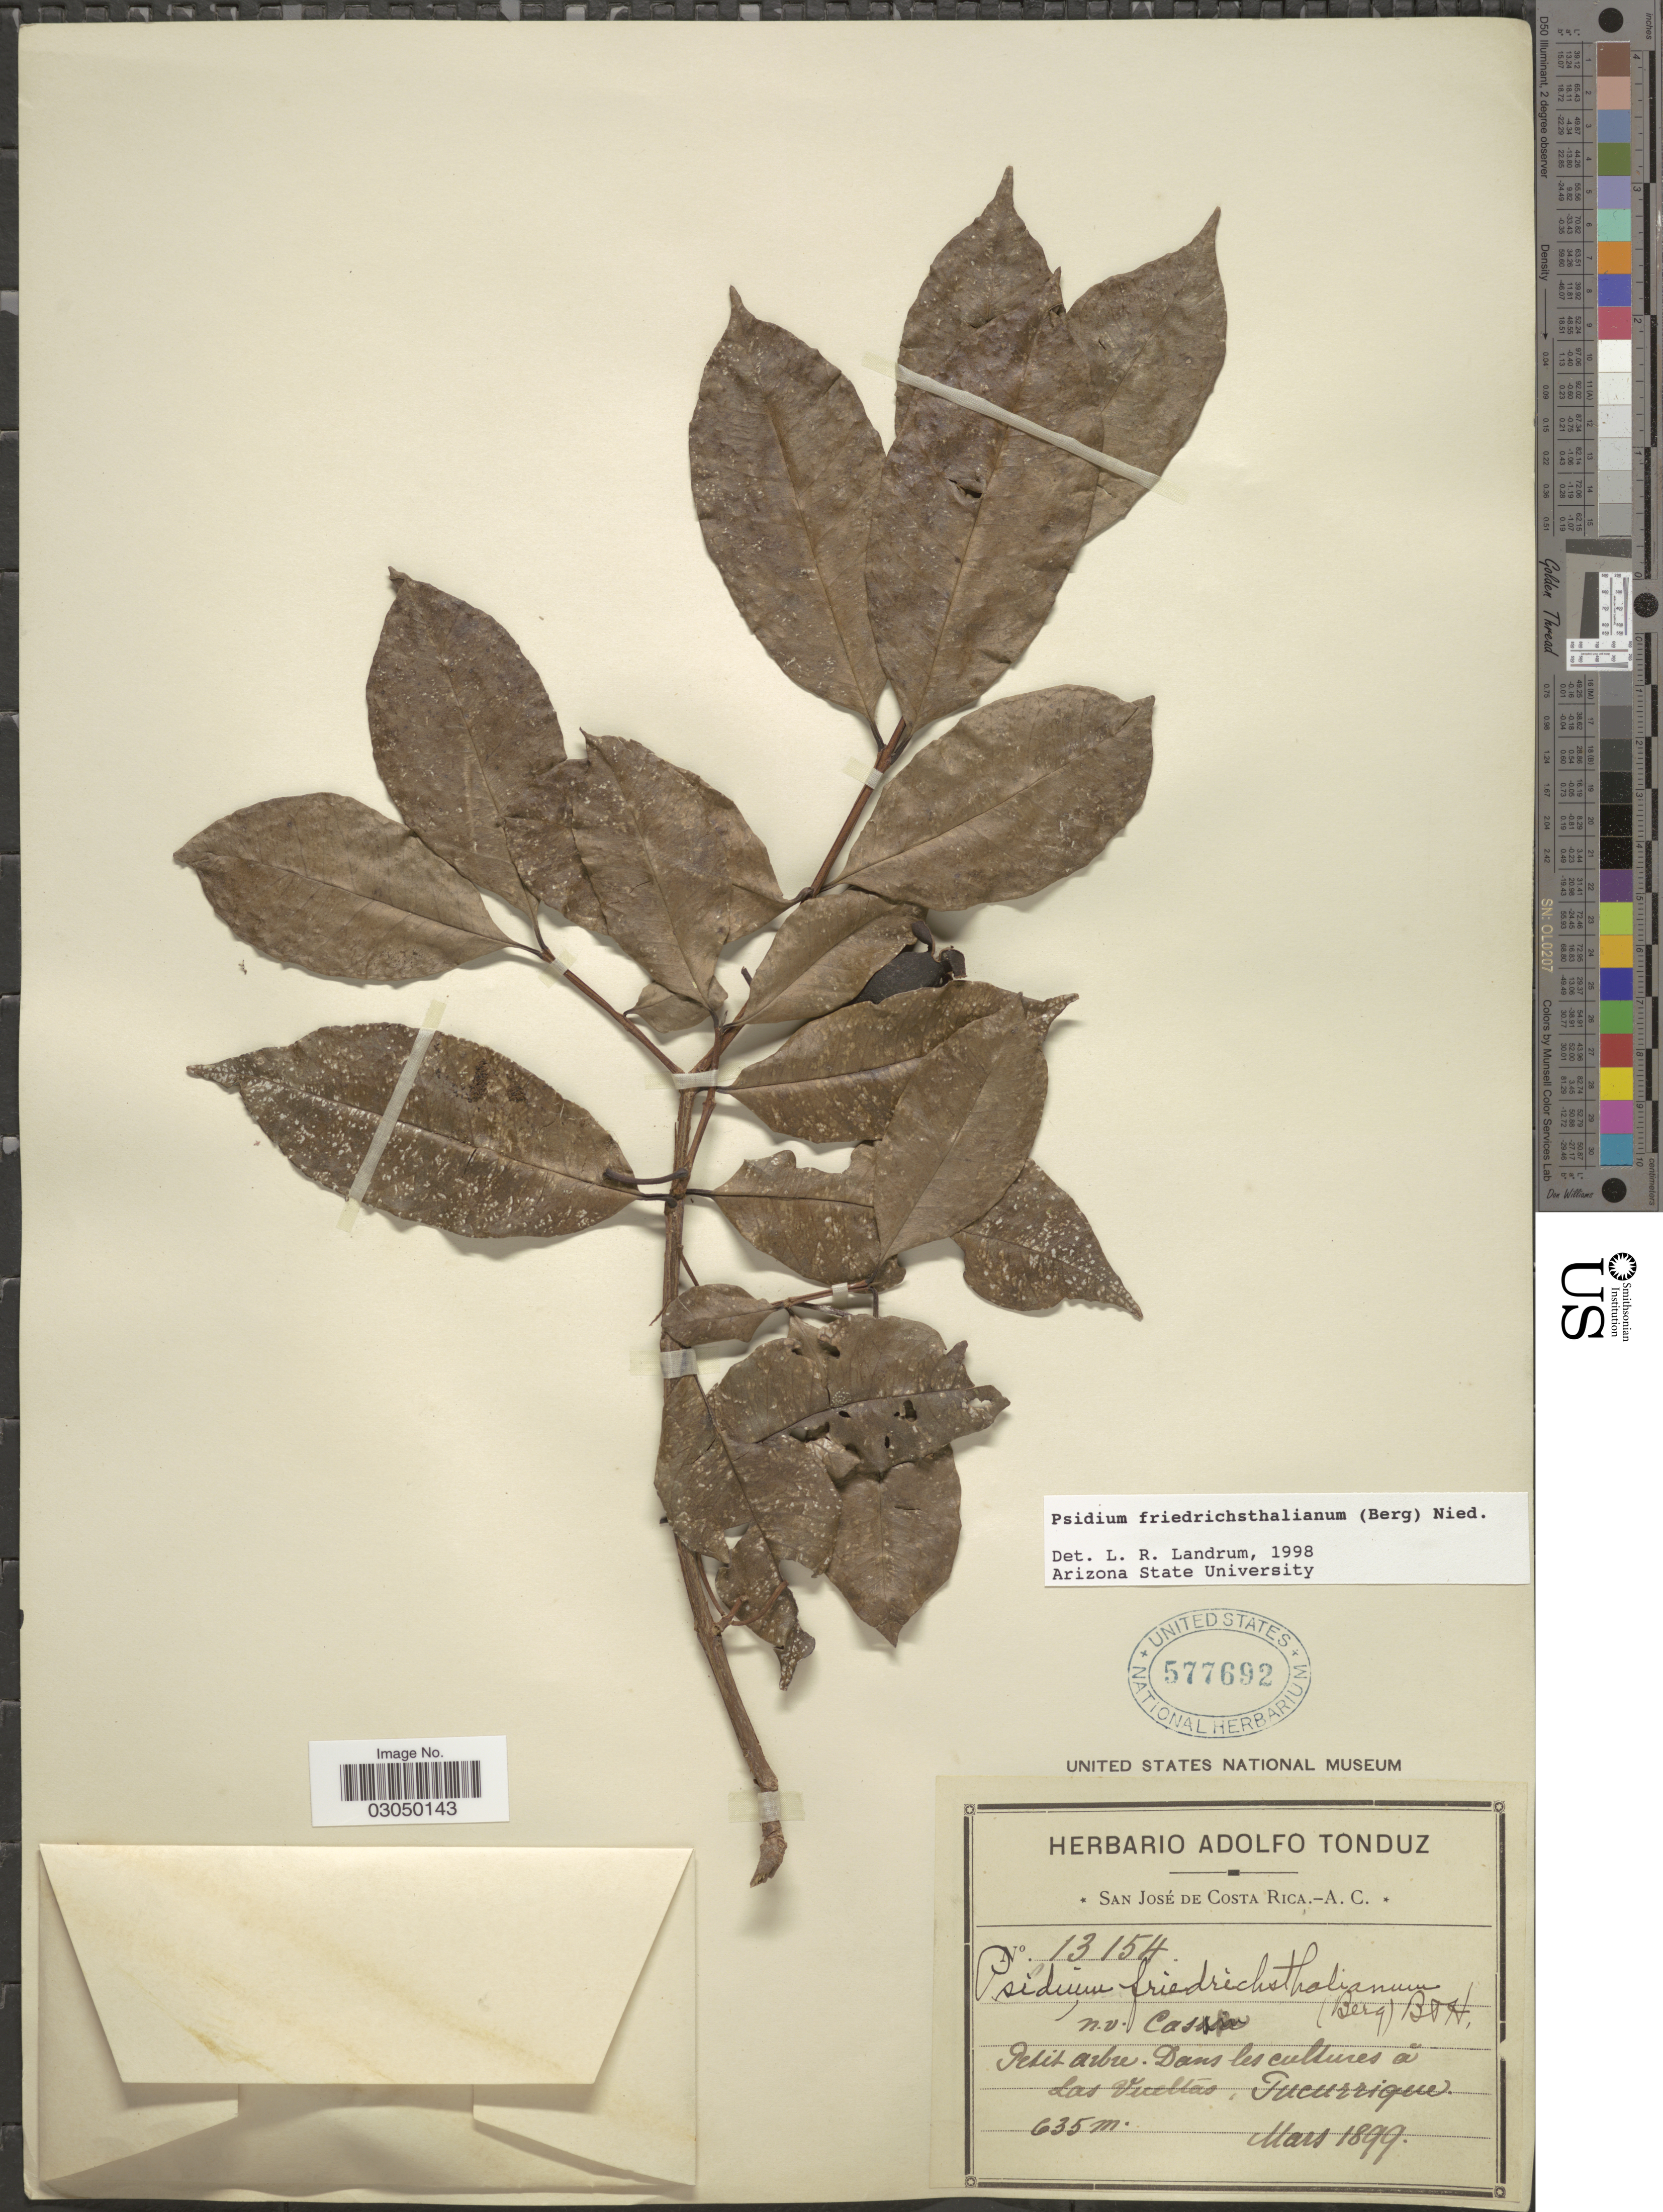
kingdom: Plantae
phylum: Tracheophyta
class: Magnoliopsida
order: Myrtales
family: Myrtaceae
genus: Psidium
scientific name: Psidium friedrichsthalianum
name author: (O. Berg) Nied.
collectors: ex Herb. Adolfo Tonduz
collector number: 13154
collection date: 1899-03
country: Costa Rica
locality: Dans les cultures á Las Vueltas. Tucurrique.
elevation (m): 635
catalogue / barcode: US 577692